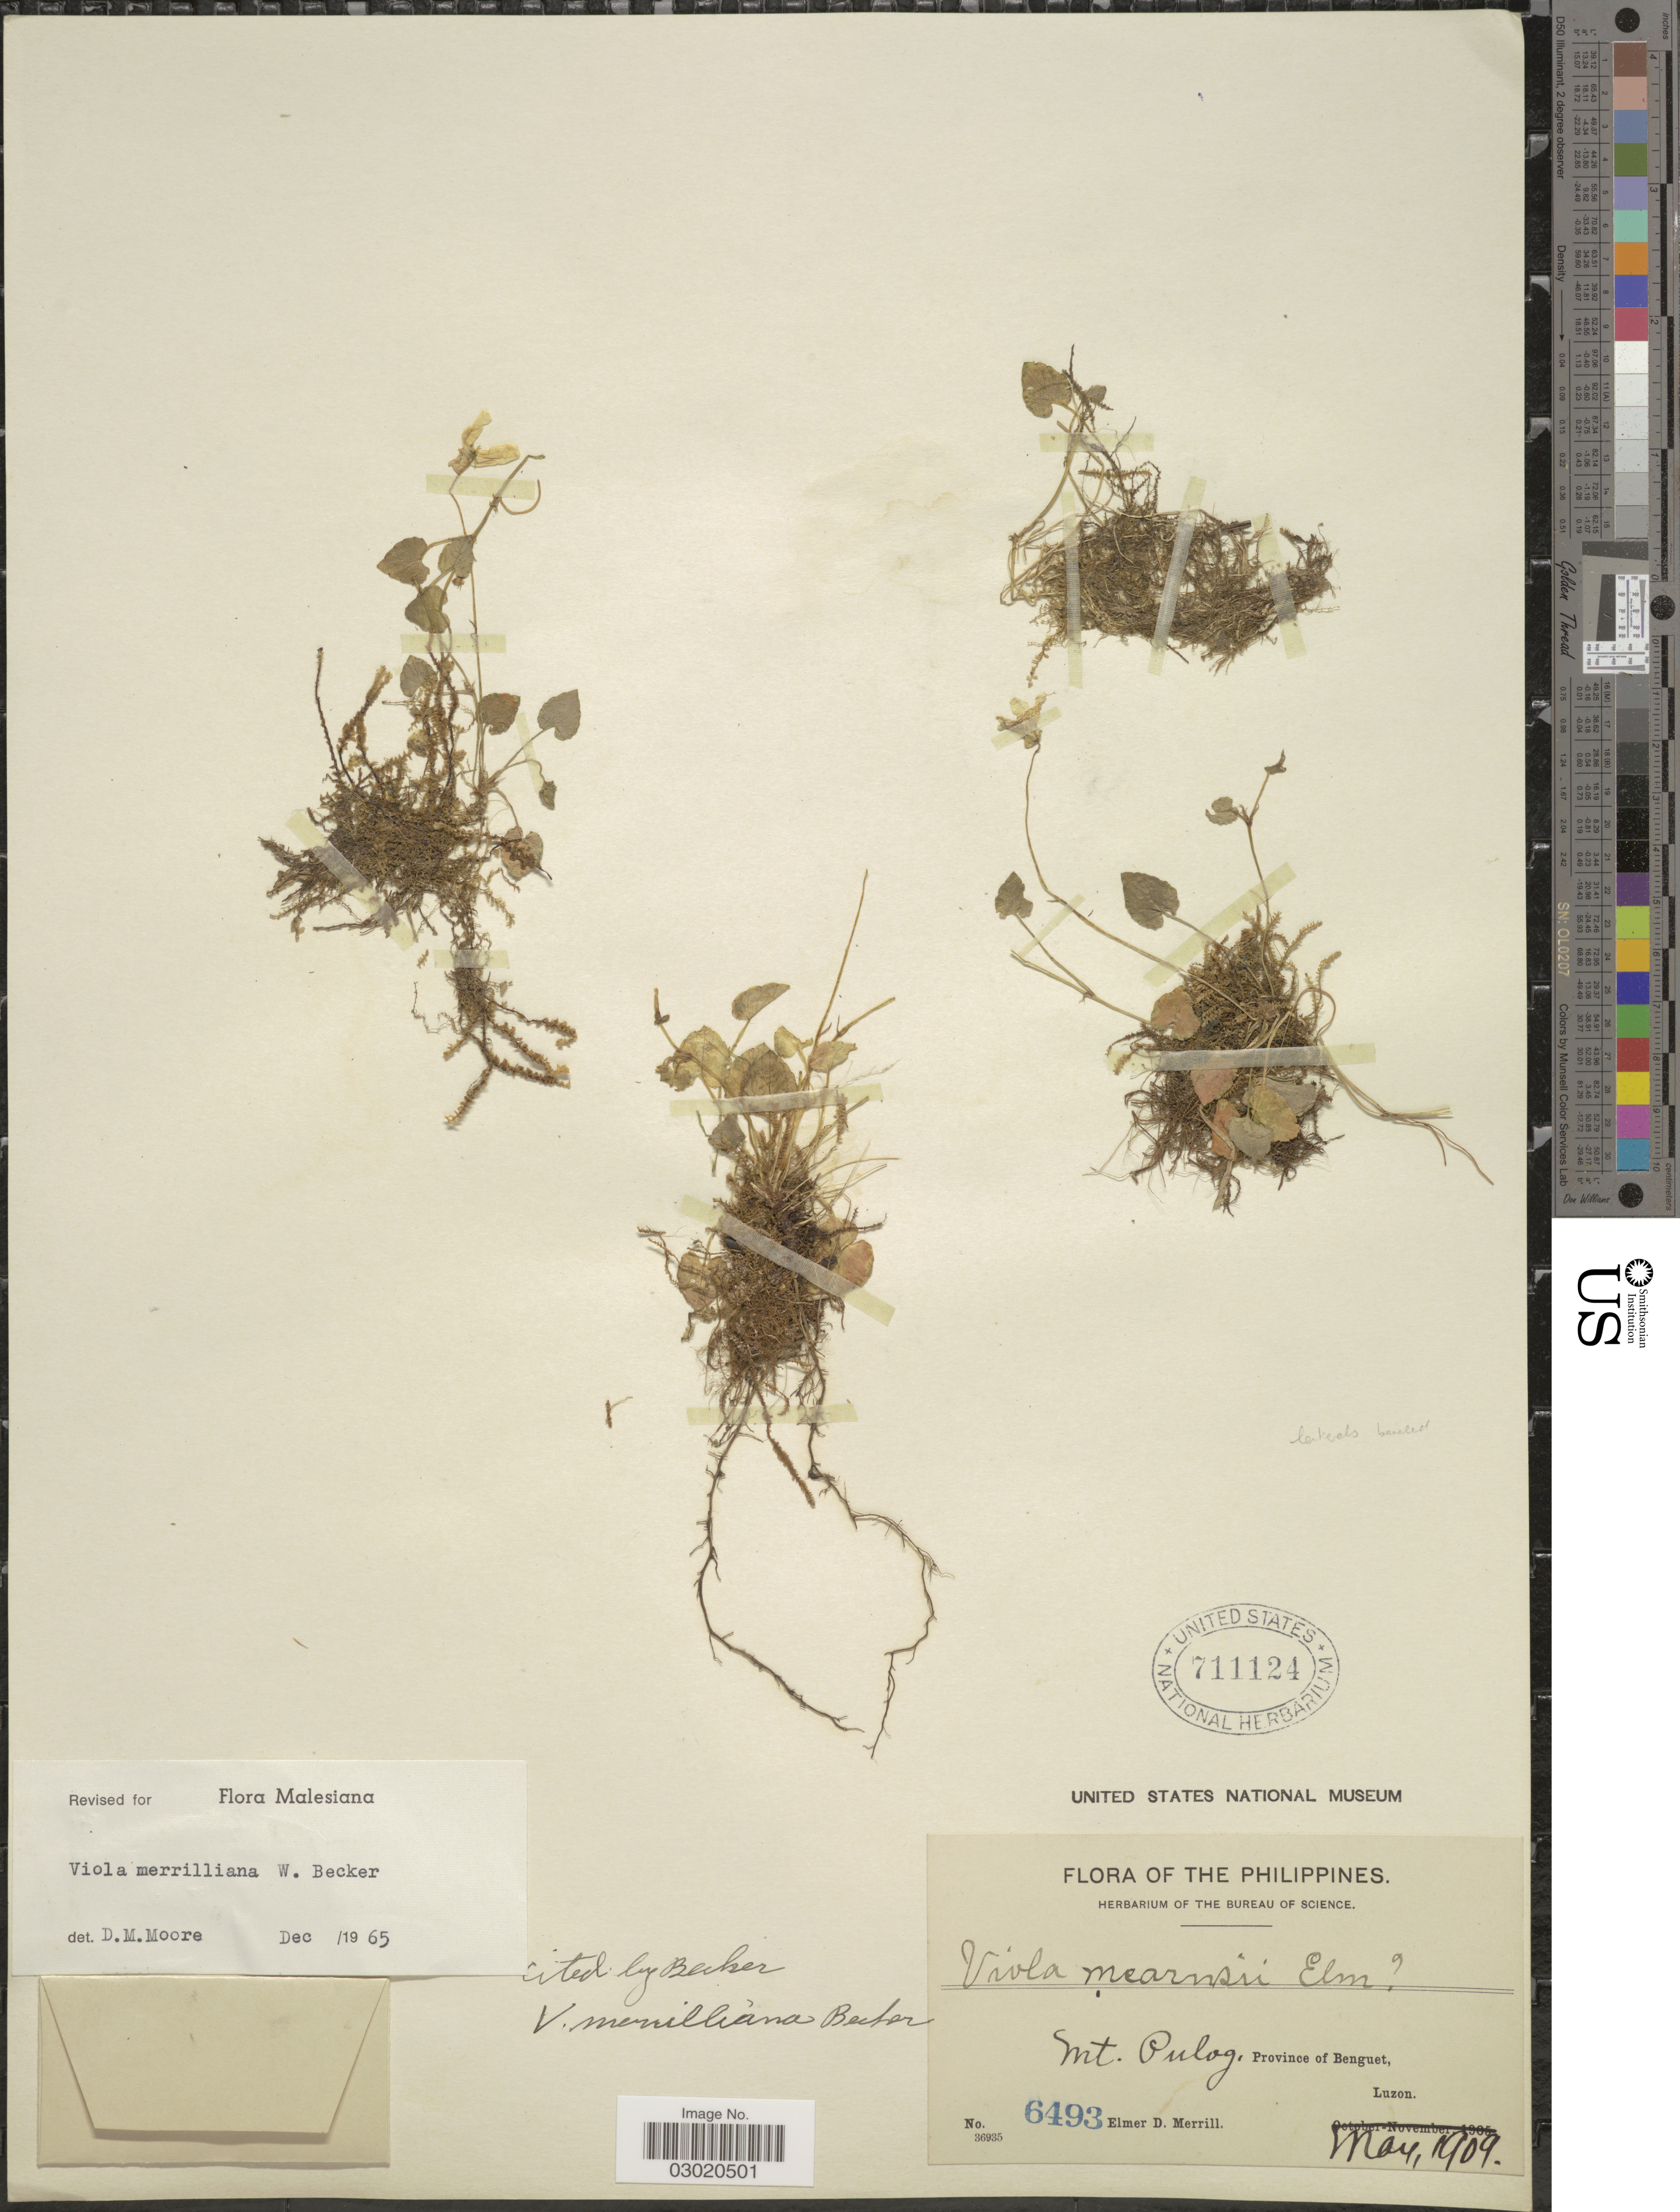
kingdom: Plantae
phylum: Tracheophyta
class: Magnoliopsida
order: Malpighiales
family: Violaceae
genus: Viola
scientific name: Viola merrilliana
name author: W. Becker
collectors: E. D. Merrill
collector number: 6493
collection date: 1909-05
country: Philippines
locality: Mt. Pulog, Province of Benguet, Luzon.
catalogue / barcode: US 711124